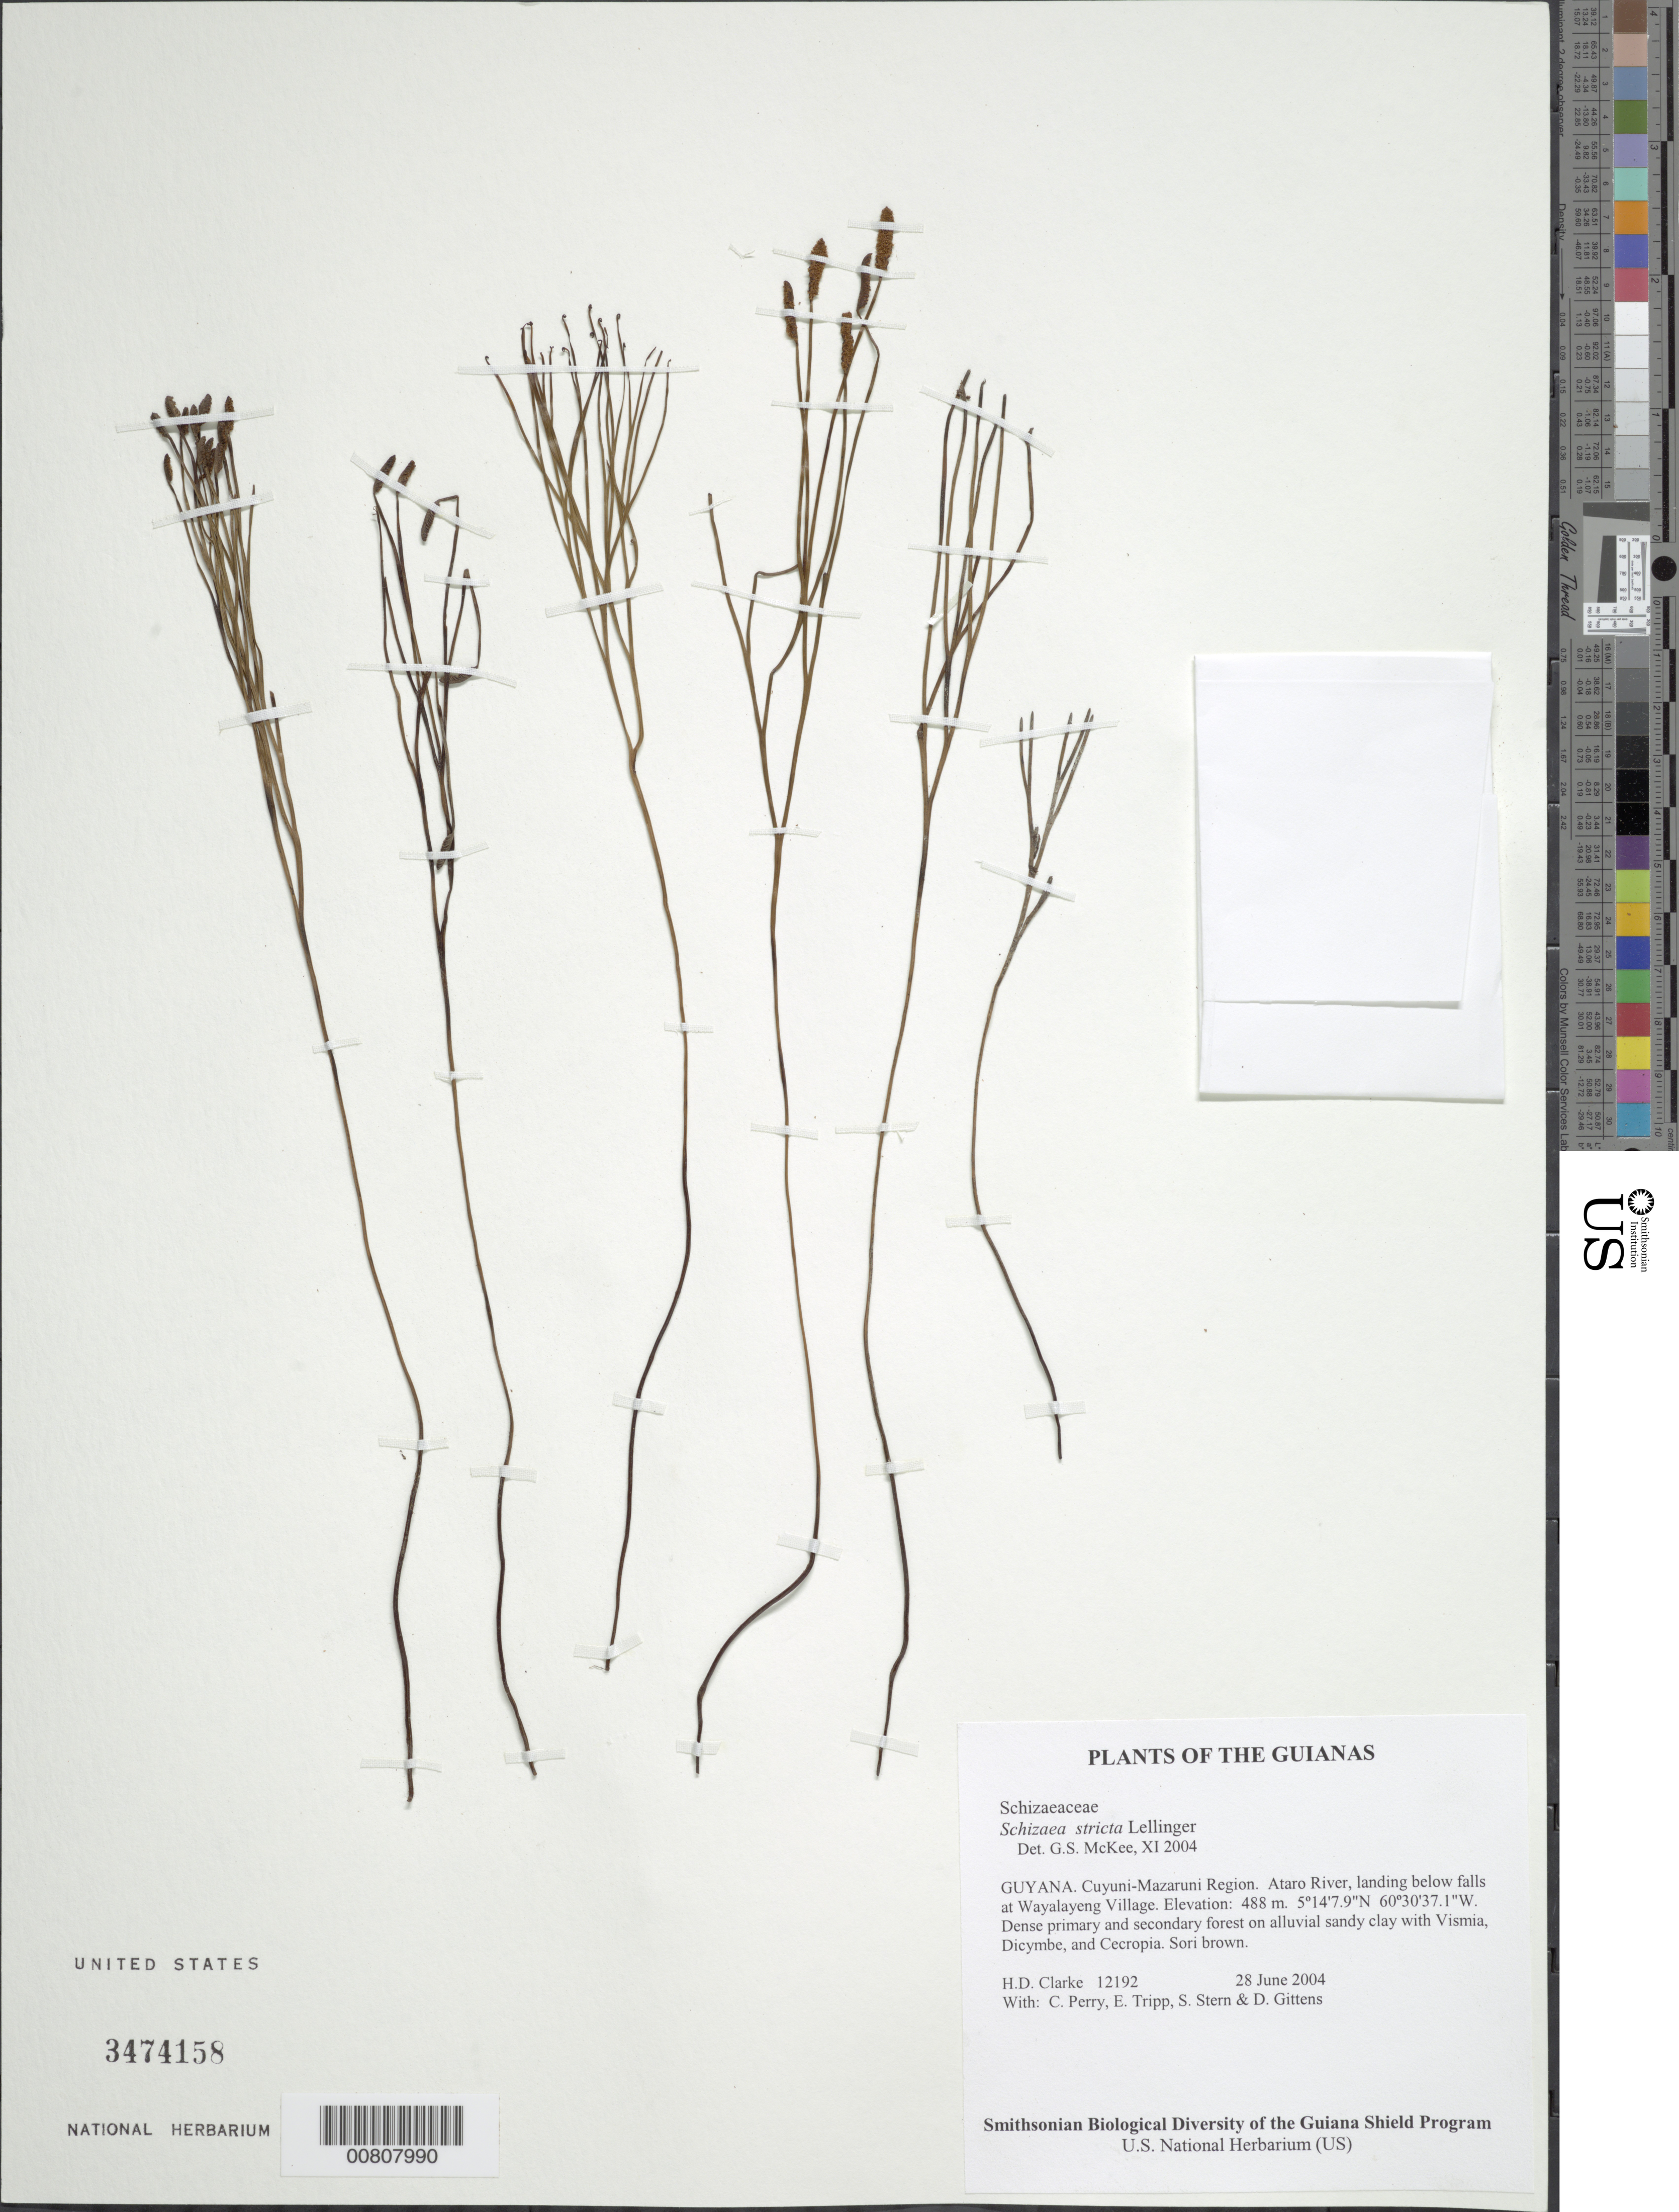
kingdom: Plantae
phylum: Tracheophyta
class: Polypodiopsida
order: Schizaeales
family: Schizaeaceae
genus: Schizaea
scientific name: Schizaea stricta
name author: Lellinger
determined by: McKee, G. S., (US), NMNH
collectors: H. D. Clarke, C. Perry, E. Tripp, S. R. Stern & D. Gittens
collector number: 12192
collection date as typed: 28 June 2004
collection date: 2004-06-28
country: Guyana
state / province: Cuyuni-Mazaruni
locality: Ataro River, landing below falls at Wayalayeng Village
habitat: Dense primary and secondary forest on alluvial sandy clay with Vismia, Dicymbe, and Cecropia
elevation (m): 488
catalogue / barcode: US 3474158